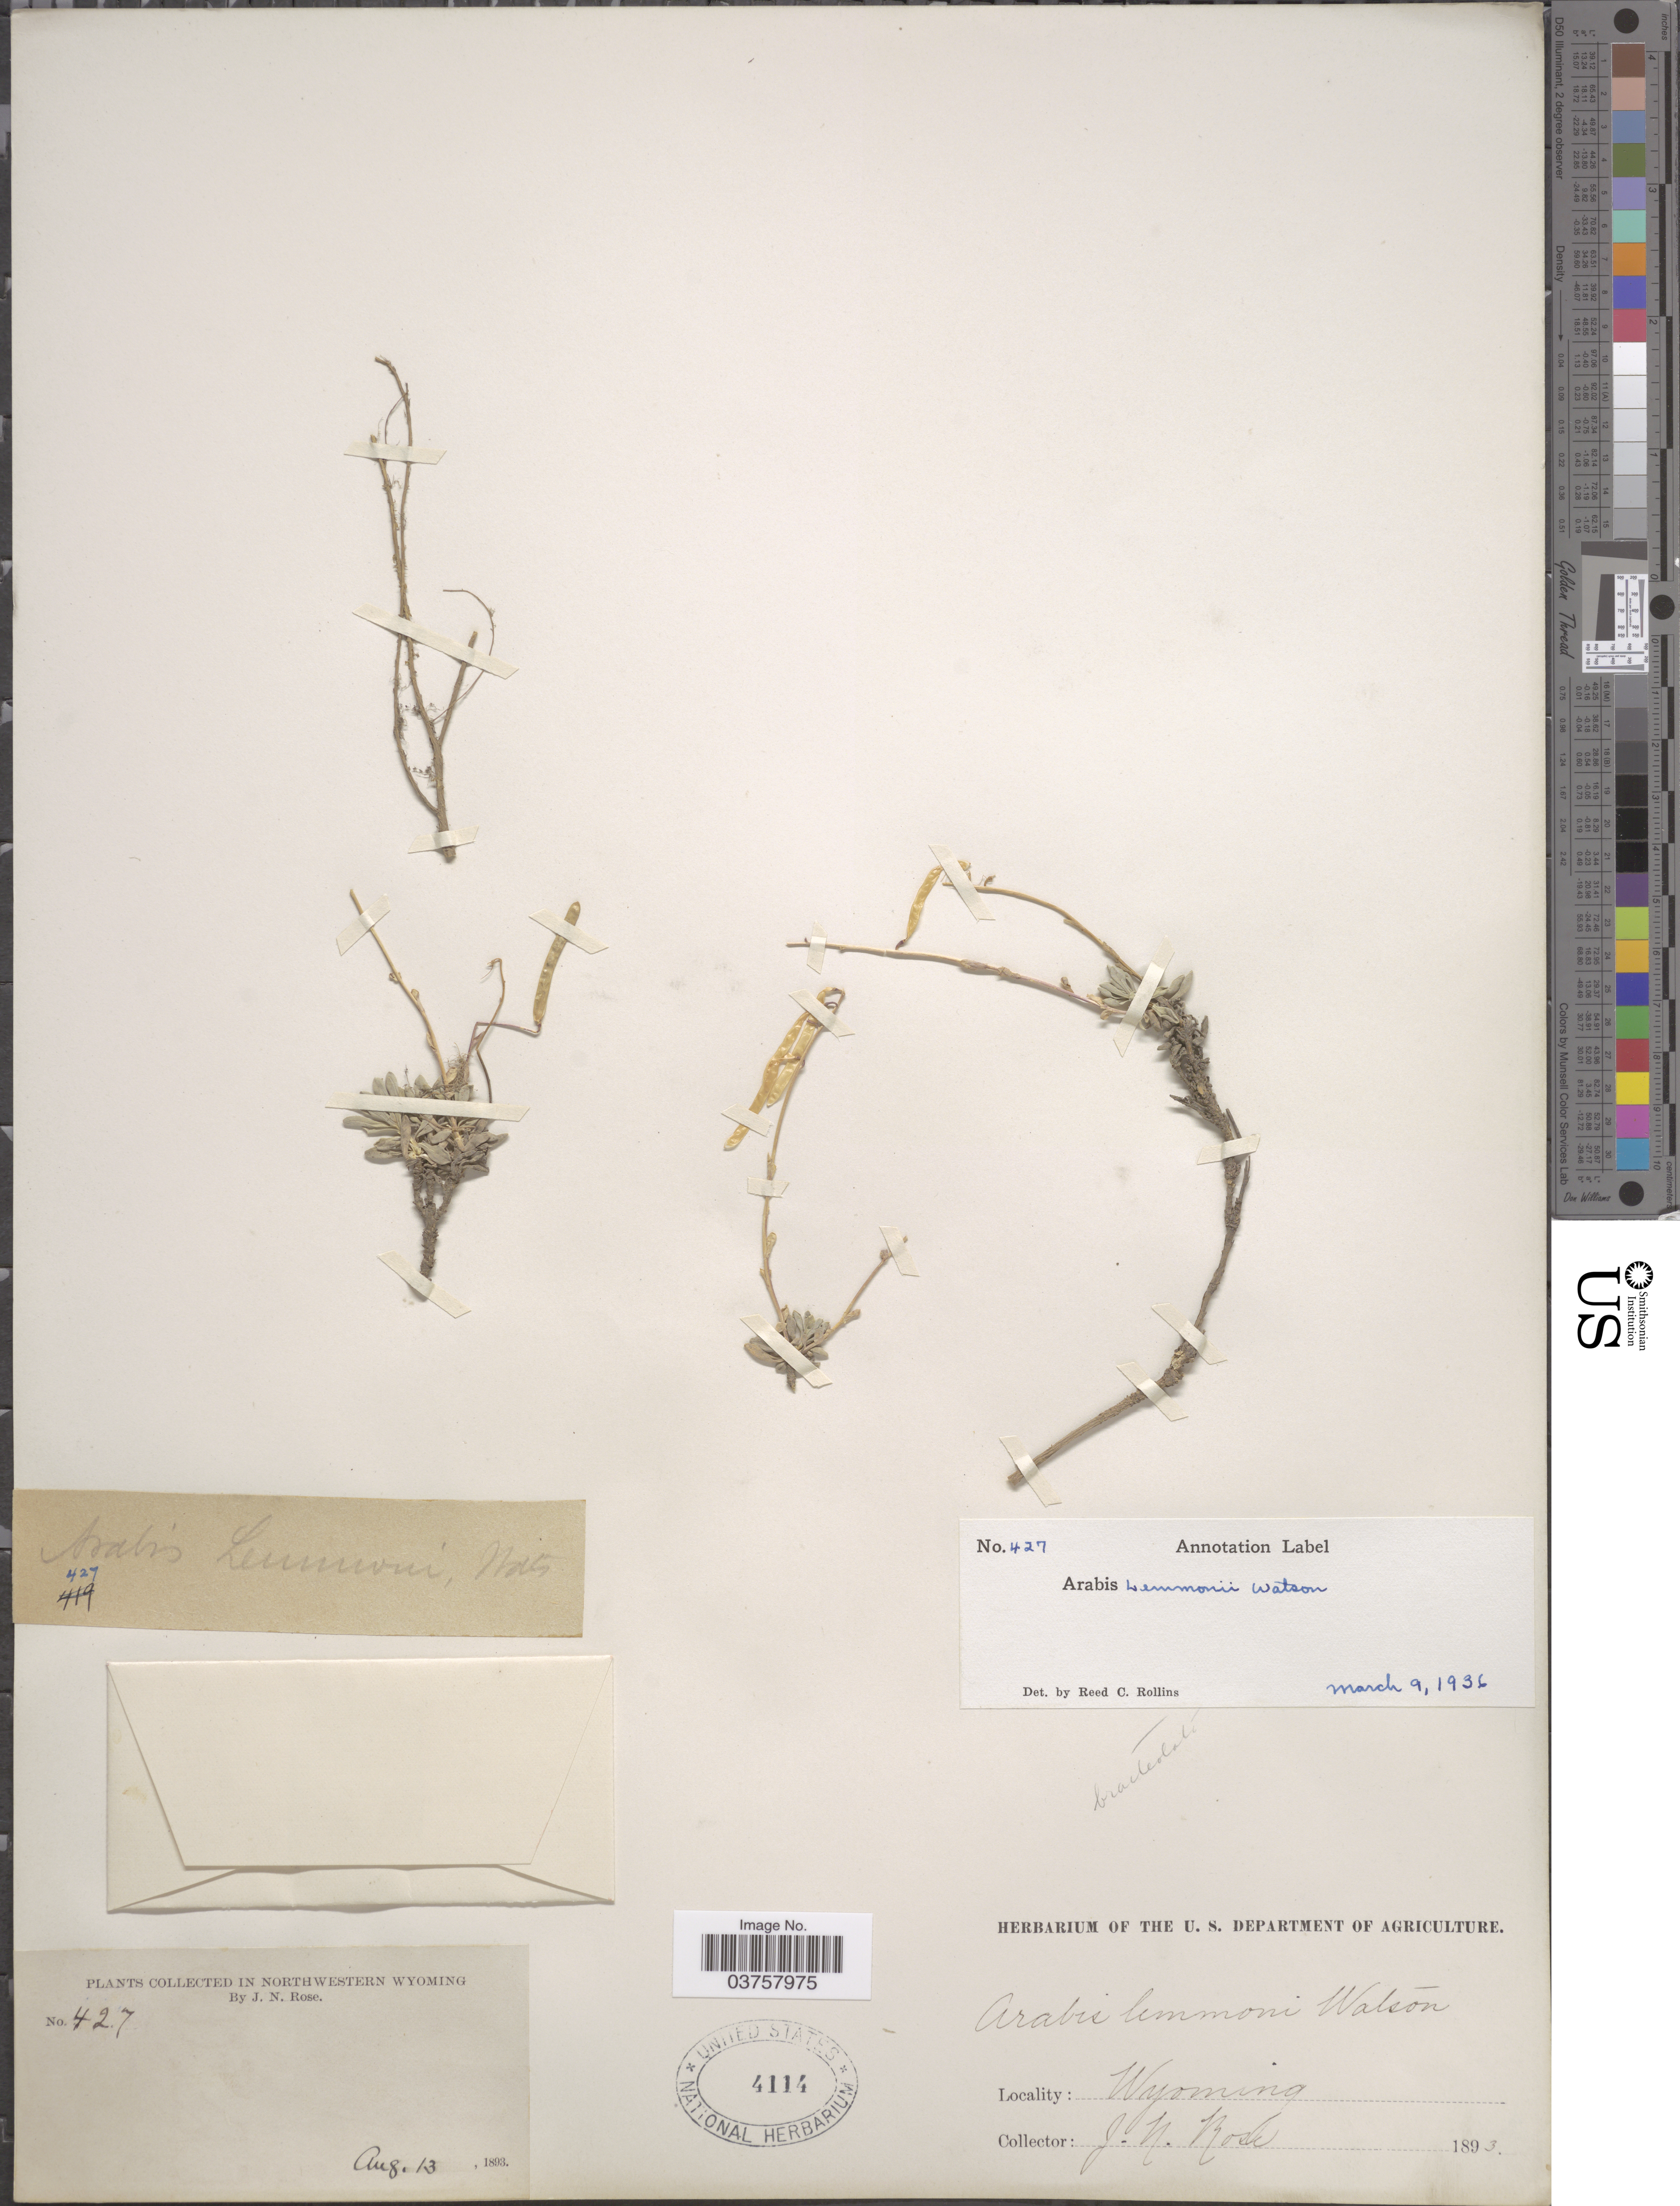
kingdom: Plantae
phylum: Tracheophyta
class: Magnoliopsida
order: Brassicales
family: Brassicaceae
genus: Arabis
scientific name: Arabis lemmonii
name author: S. Watson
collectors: J. N. Rose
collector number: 427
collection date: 1893-08-13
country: United States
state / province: Wyoming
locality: Northwestern Wyoming.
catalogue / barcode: US 4114